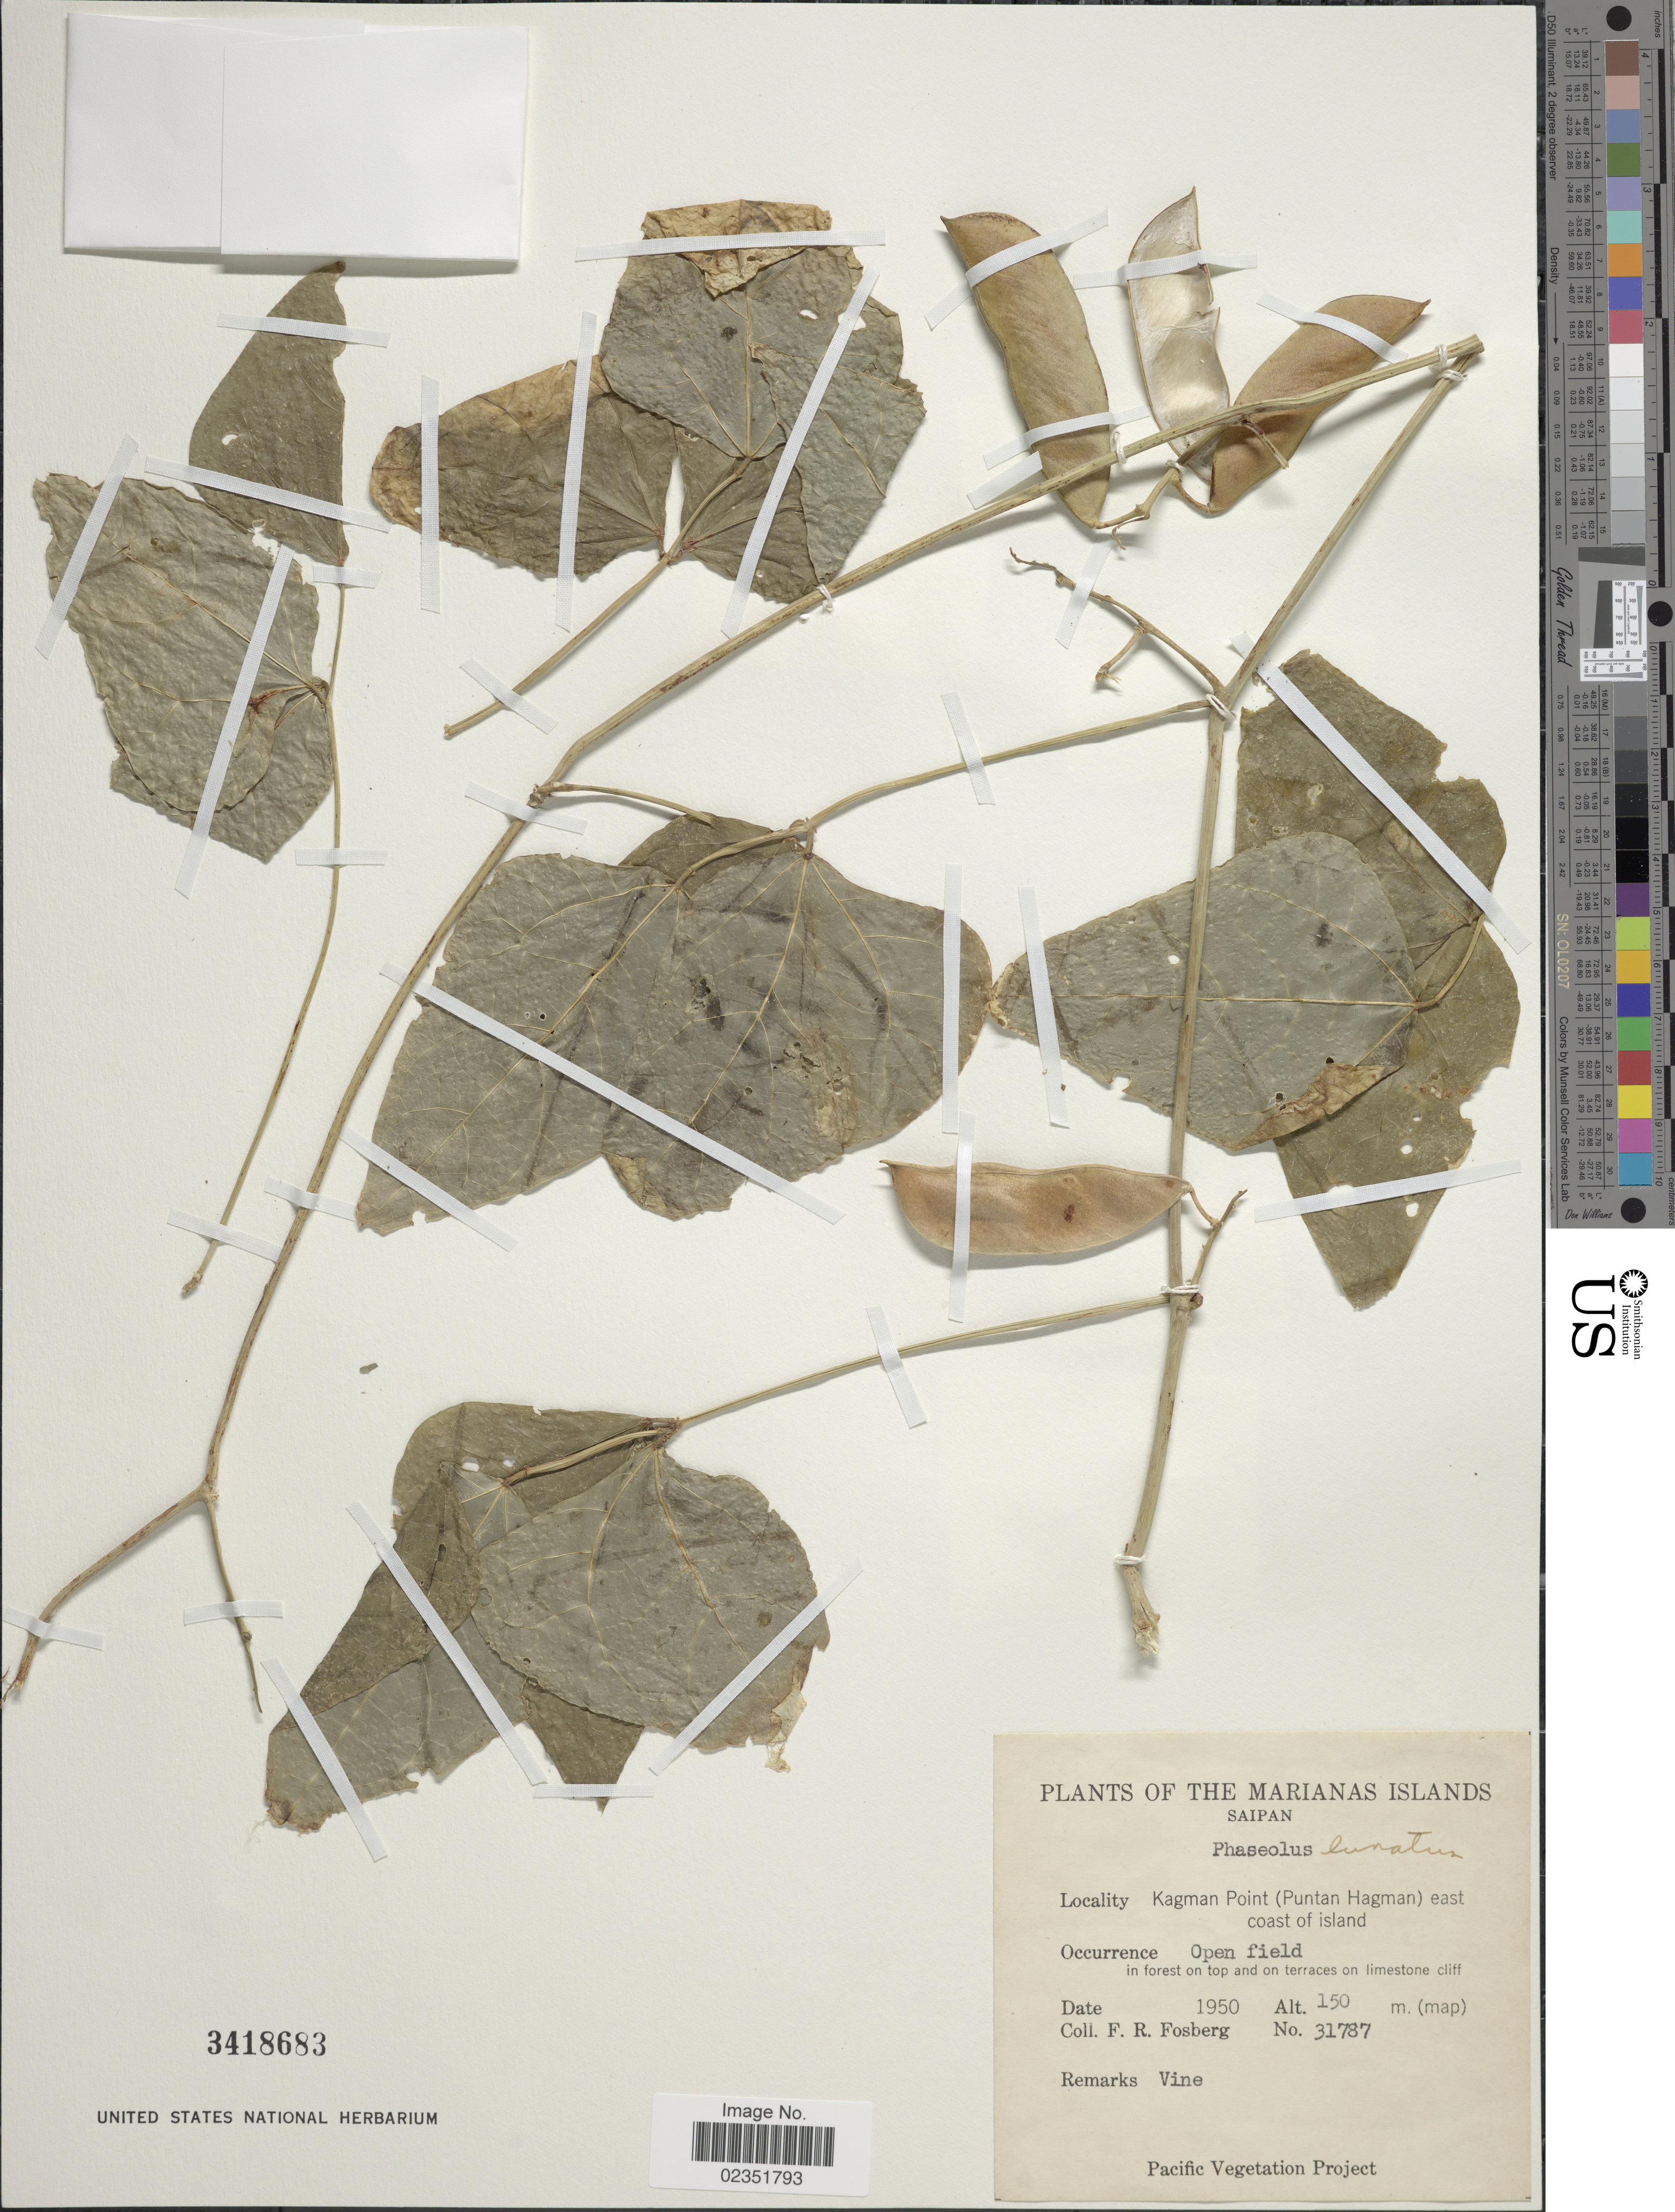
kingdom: Plantae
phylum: Tracheophyta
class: Magnoliopsida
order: Fabales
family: Fabaceae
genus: Phaseolus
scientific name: Phaseolus lunatus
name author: L.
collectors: F. R. Fosberg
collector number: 31787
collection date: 1950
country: Northern Mariana Islands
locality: The Marianas Islands, Saipan, Kagman Point (Puntan Hagman) east coast of island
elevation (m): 150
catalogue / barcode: US 3418683